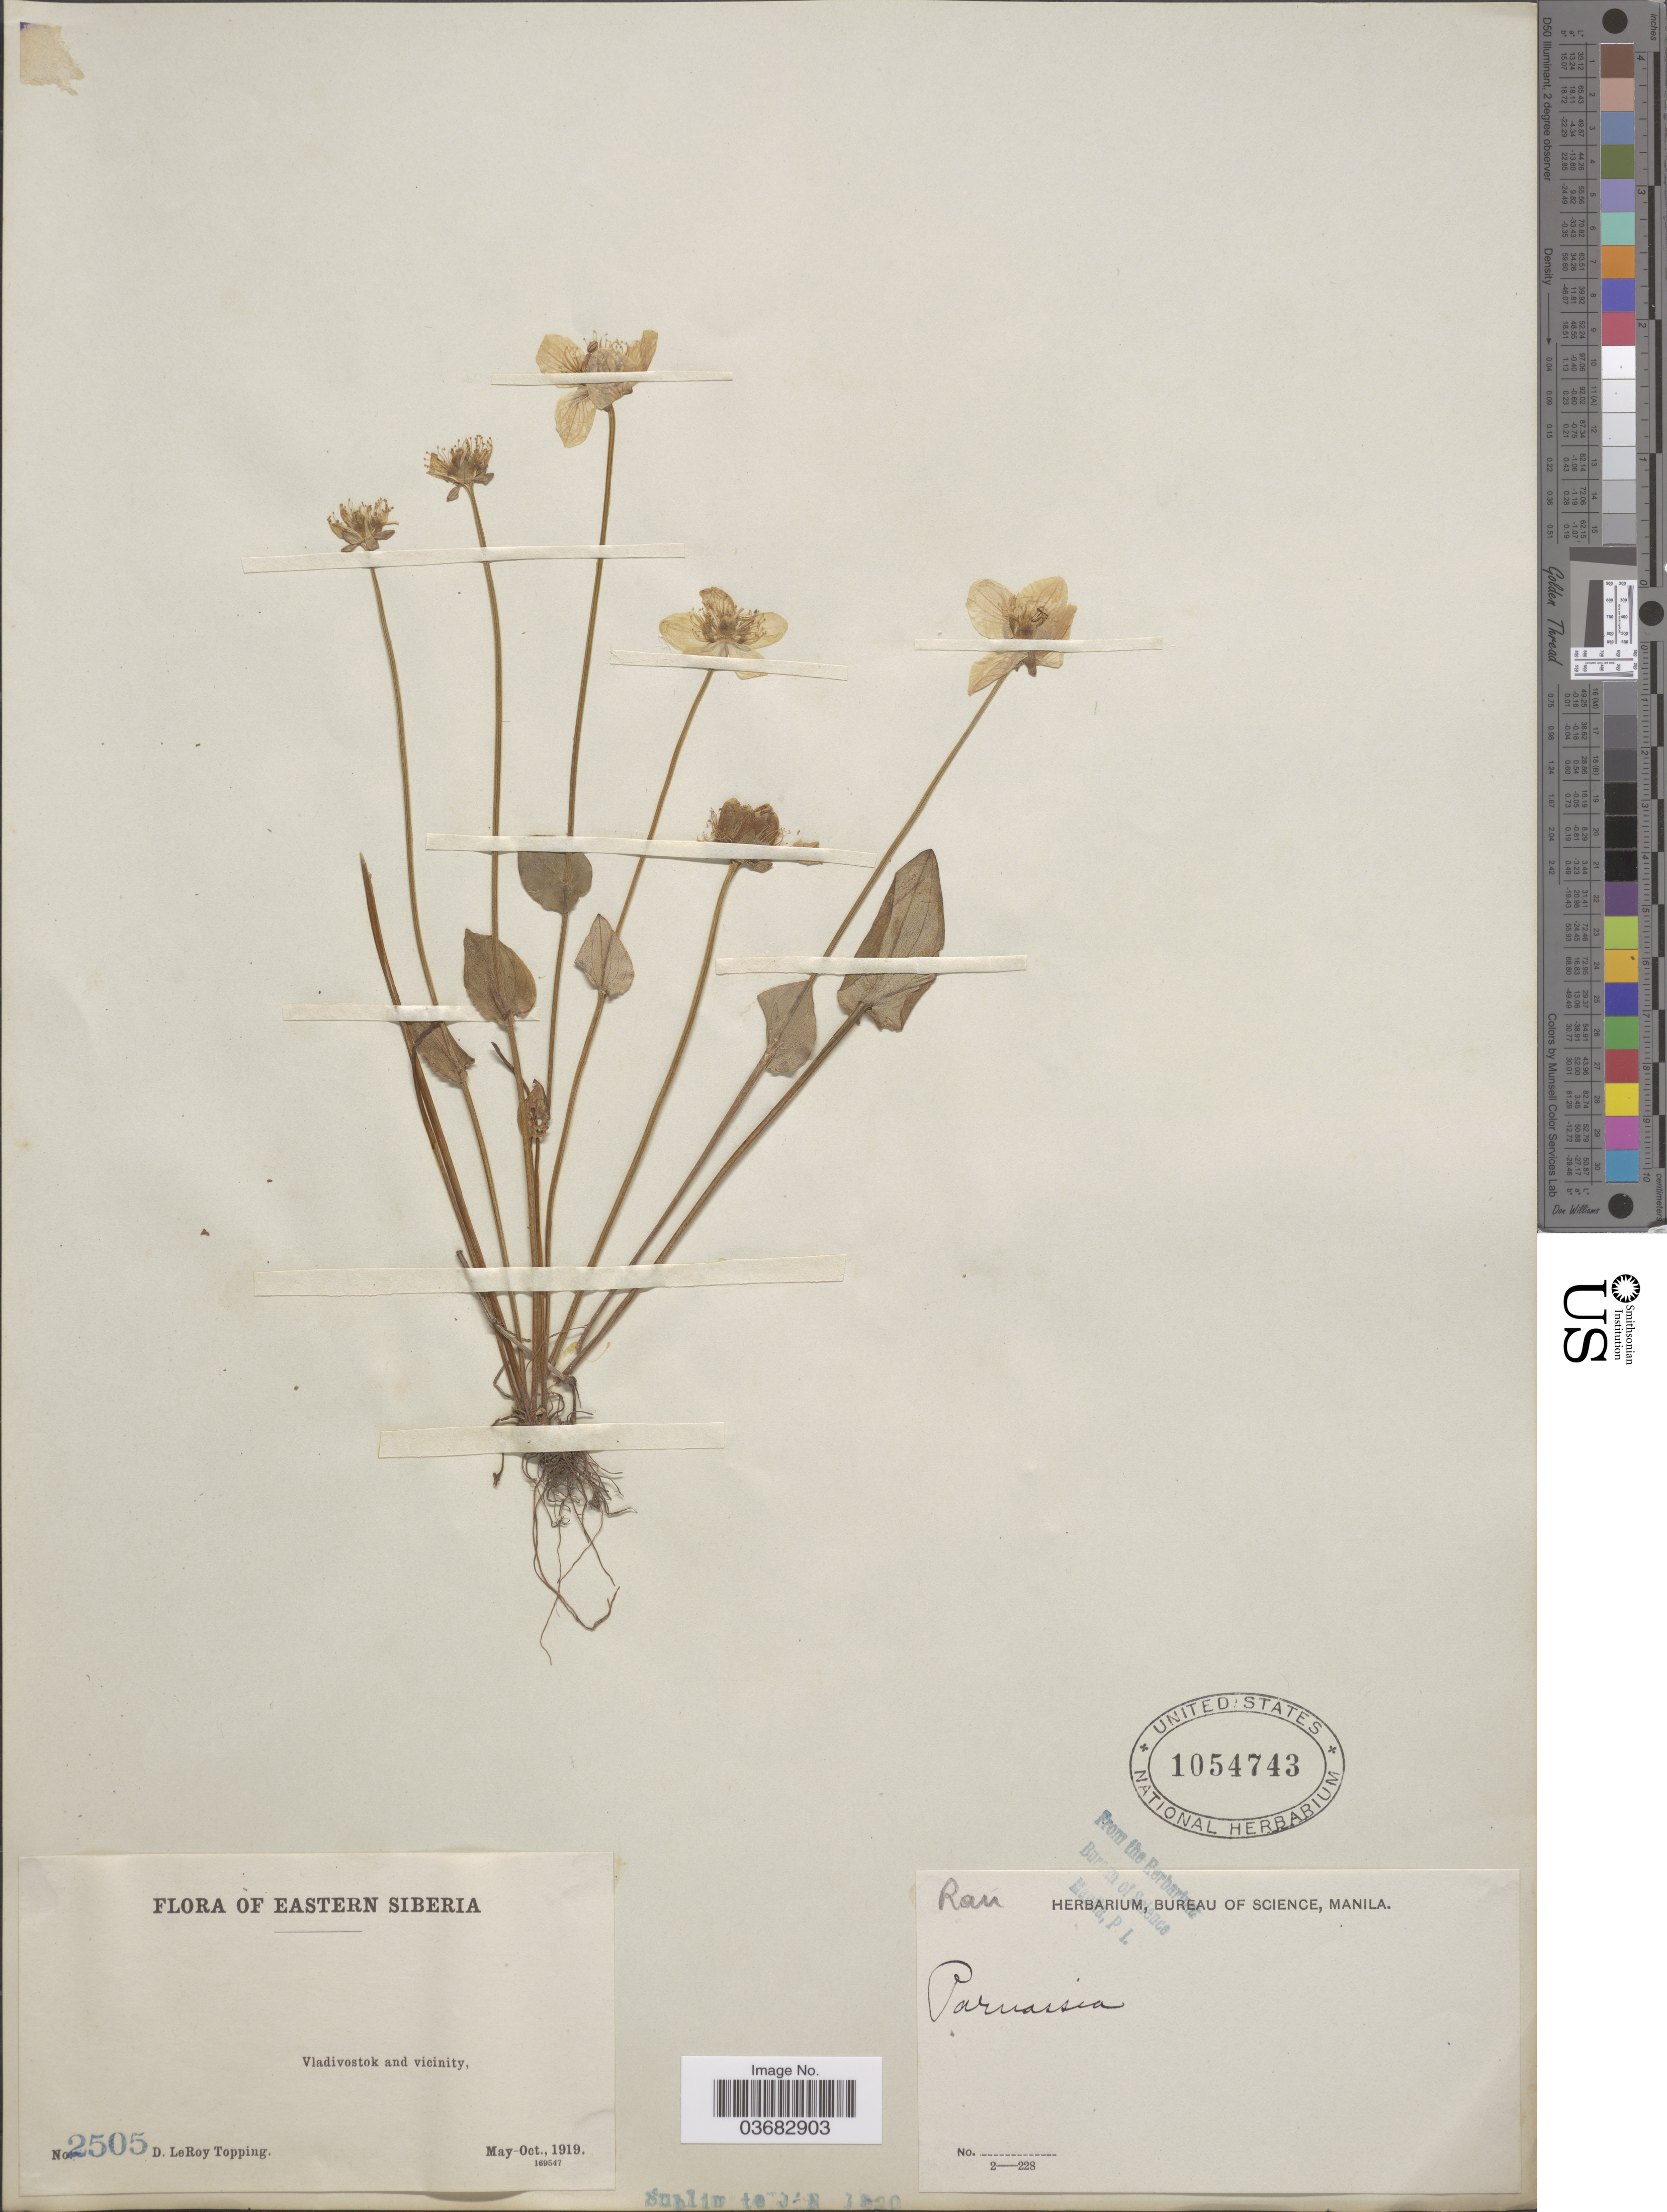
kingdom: Plantae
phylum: Tracheophyta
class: Magnoliopsida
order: Celastrales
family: Parnassiaceae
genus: Parnassia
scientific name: Parnassia sp.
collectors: D. L. Topping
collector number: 2505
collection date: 1919-05/1919-10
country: Russian Federation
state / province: Primorsky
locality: Eastern Siberia. Vladivostok and vicinity.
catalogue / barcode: US 1054743